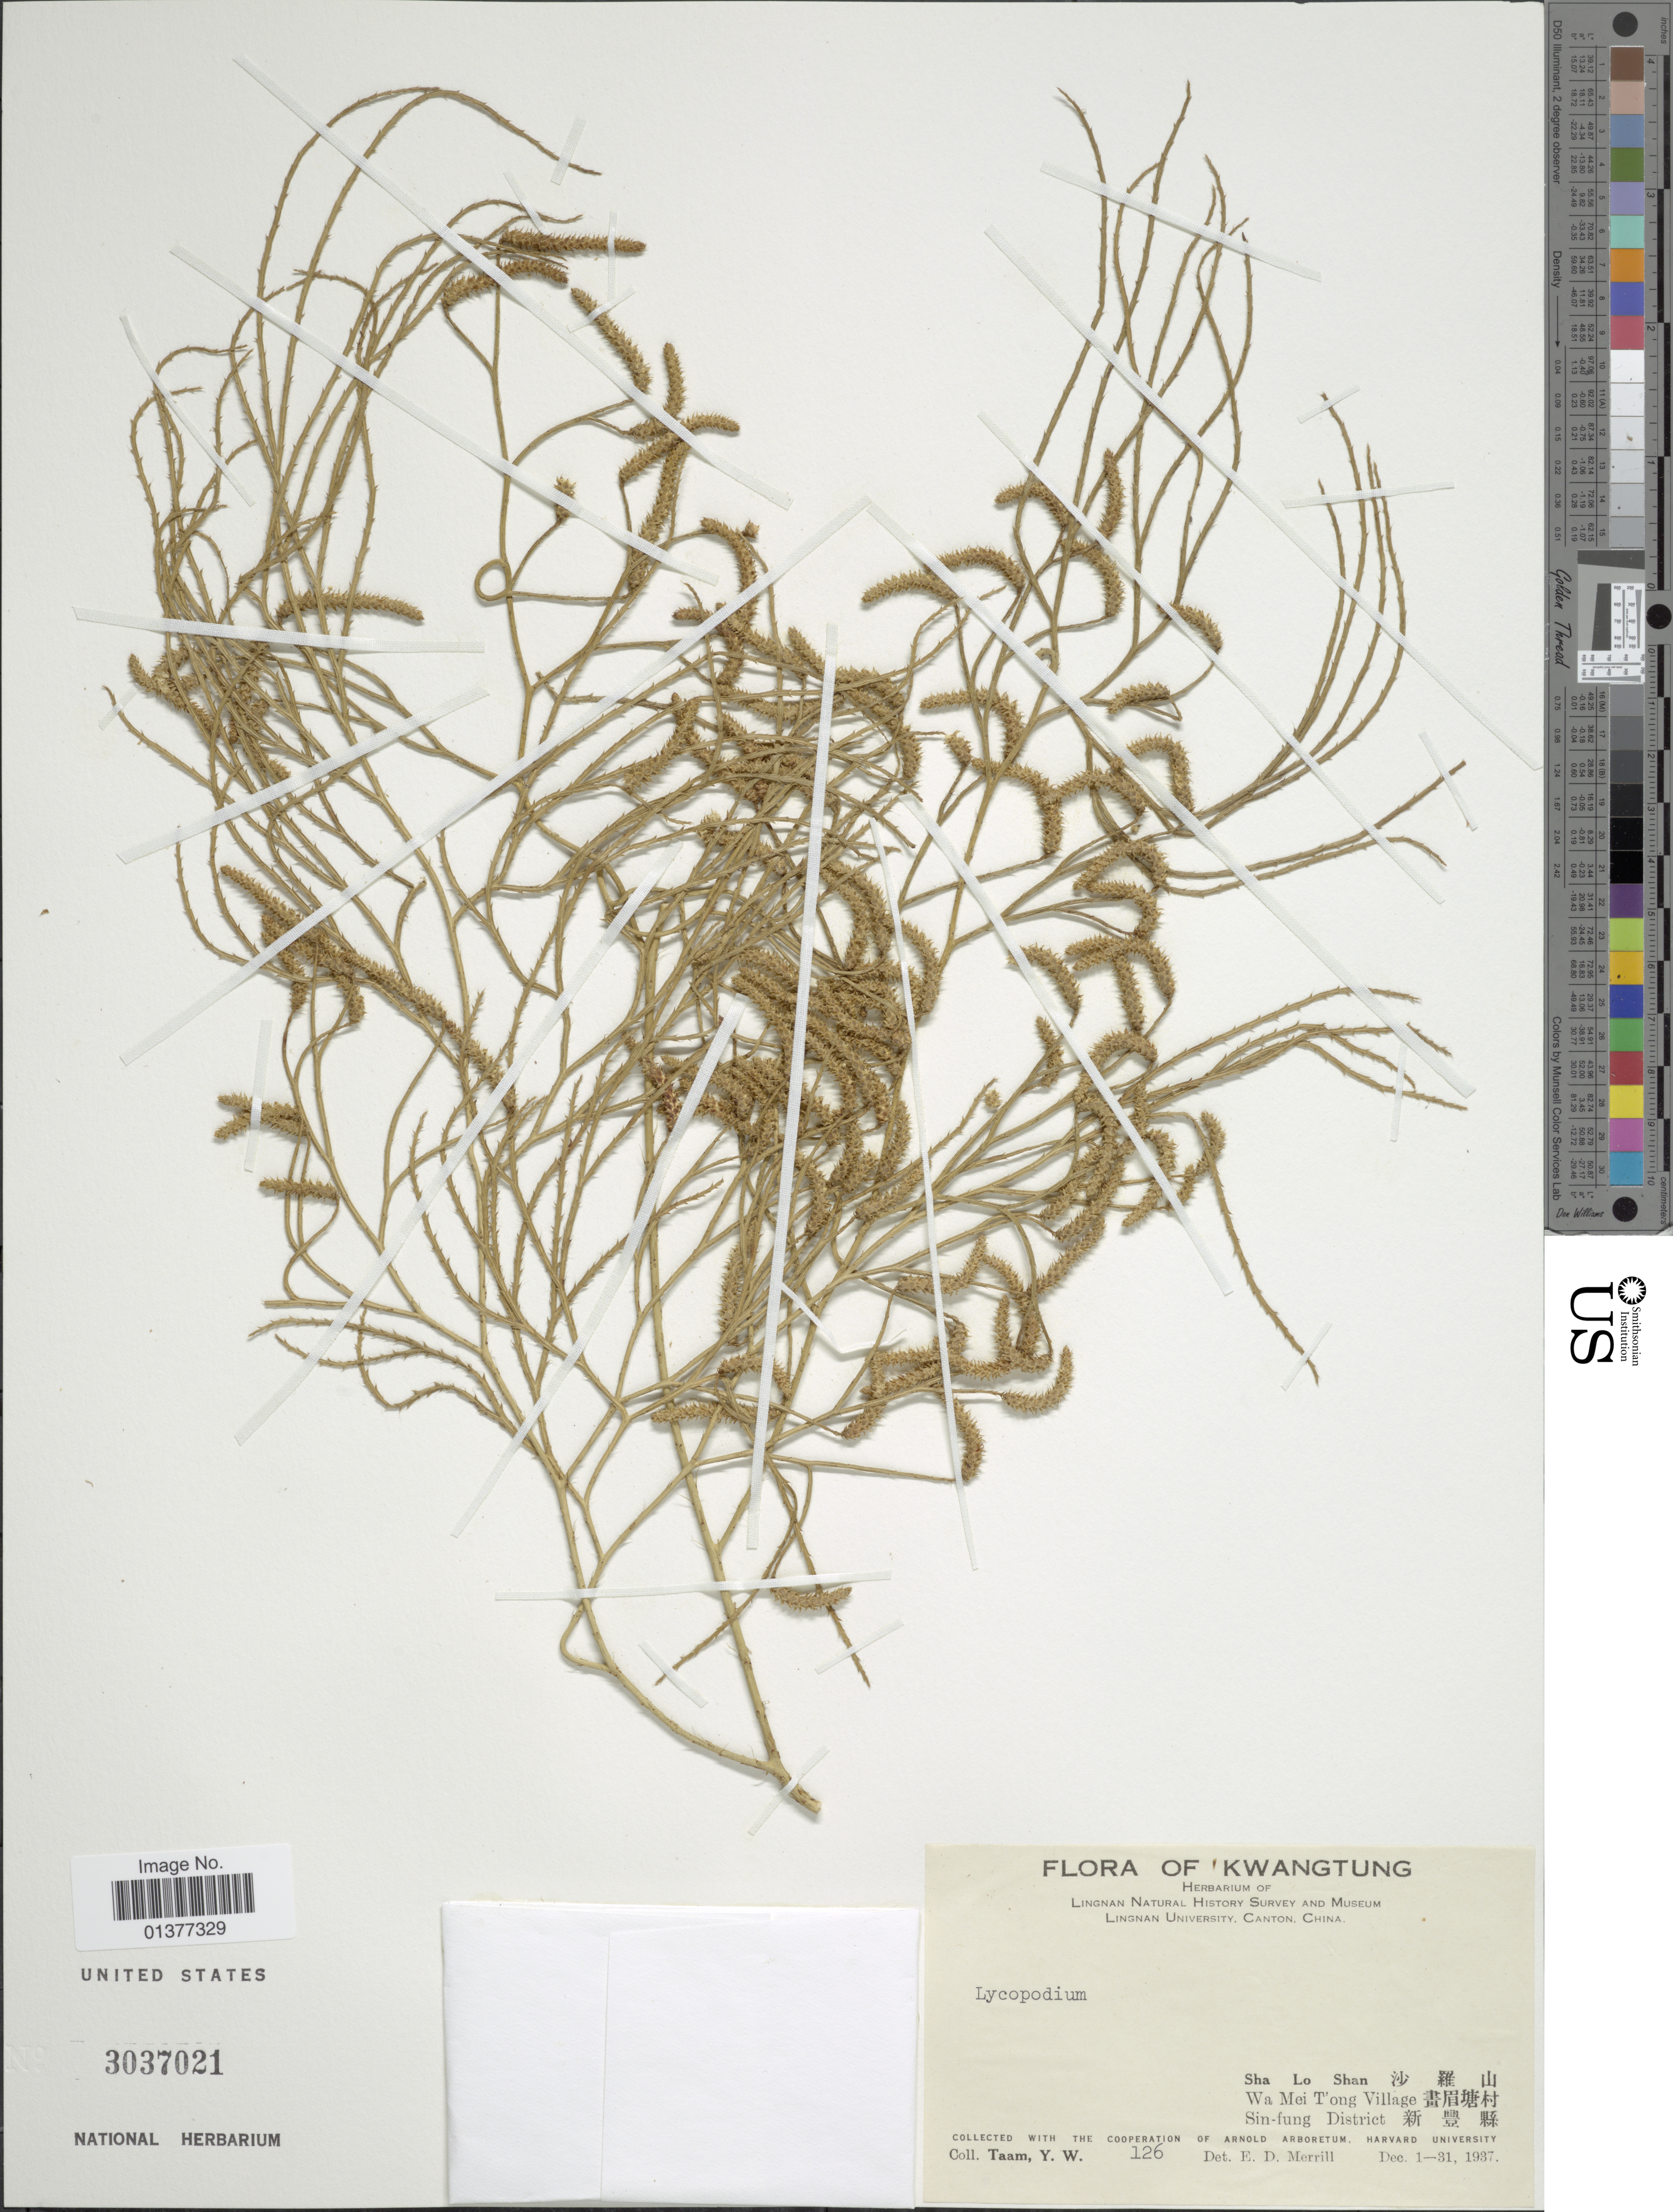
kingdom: Plantae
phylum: Tracheophyta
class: Lycopodiopsida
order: Lycopodiales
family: Lycopodiaceae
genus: Lycopodiastrum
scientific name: Lycopodiastrum casuarinoides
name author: (Spring) Holub ex R.D. Dixit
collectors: Y. W. Taam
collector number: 126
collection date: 1937-12-01/1937-12-31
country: China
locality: Kwangtung, Sha Lo Shan, Wa Mei T'ong Village, Sin-fung District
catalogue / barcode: US 3037021